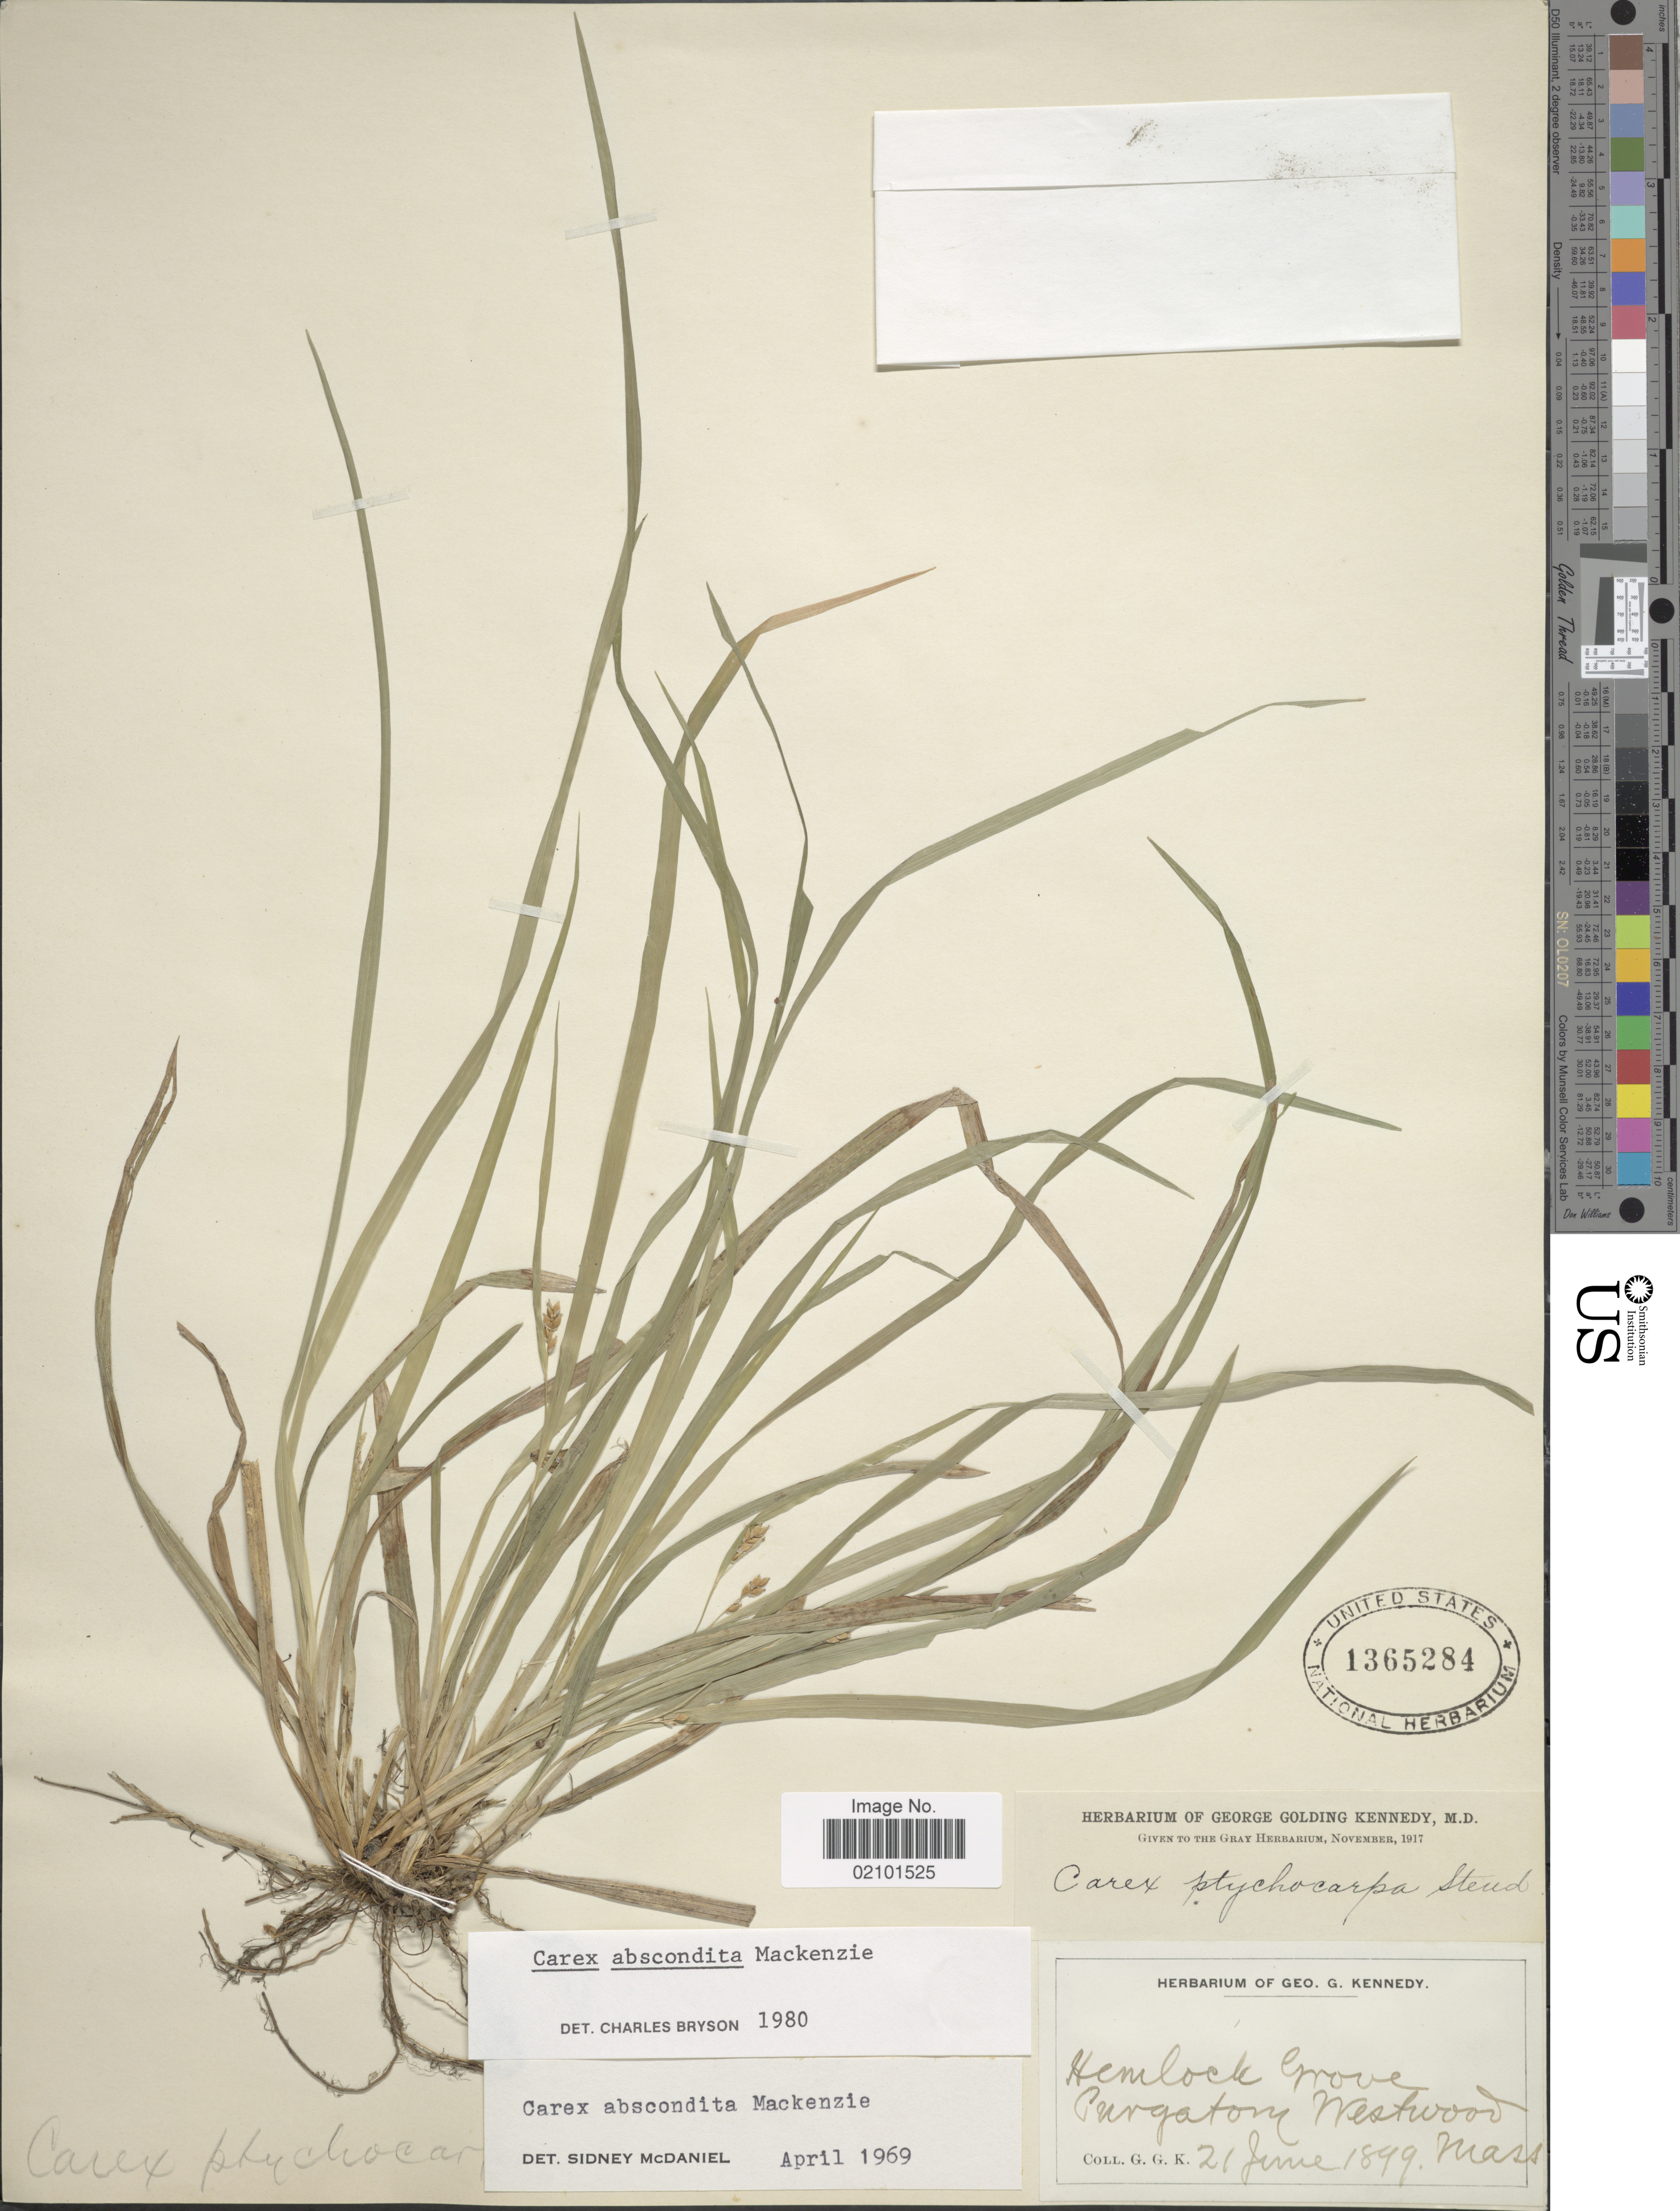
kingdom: Plantae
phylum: Tracheophyta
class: Liliopsida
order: Poales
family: Cyperaceae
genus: Carex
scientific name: Carex abscondita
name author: Mack.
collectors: G. Kennedy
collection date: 1899-06-21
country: United States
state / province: Massachusetts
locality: Hemlock Grove. Purgatory Westwood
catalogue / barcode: US 1365284